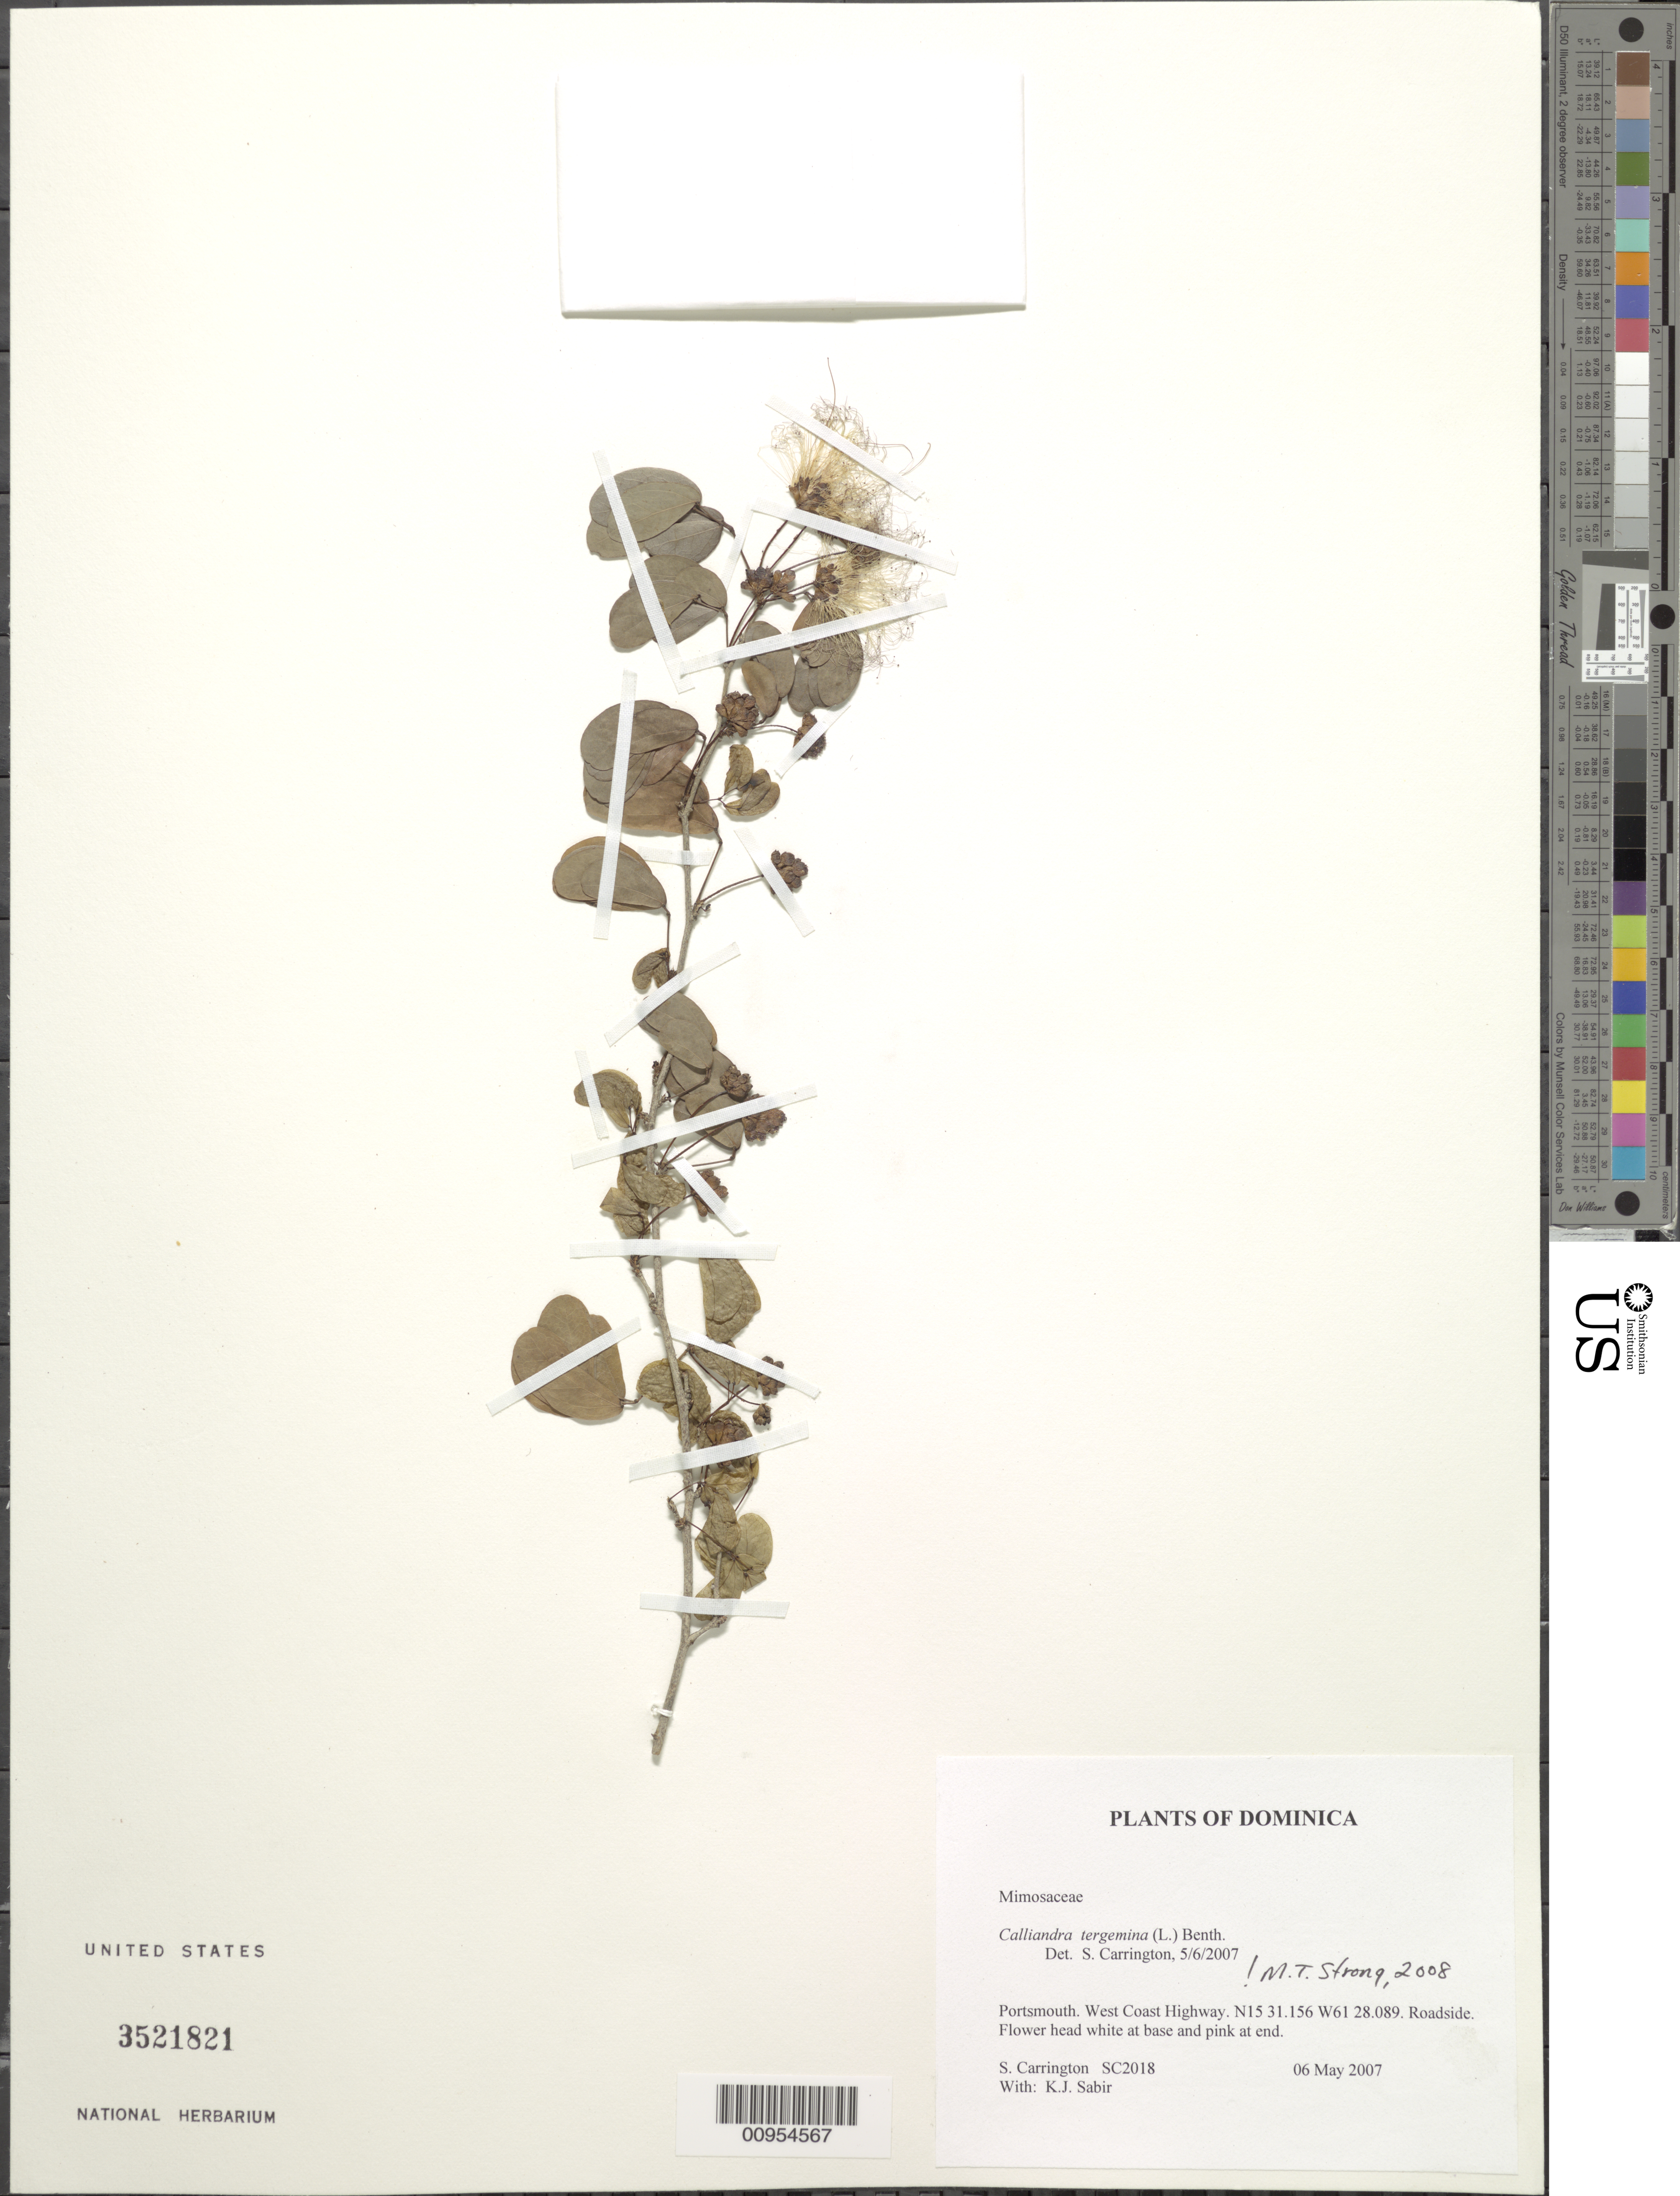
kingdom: Plantae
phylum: Tracheophyta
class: Magnoliopsida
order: Fabales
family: Fabaceae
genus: Calliandra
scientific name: Calliandra tergemina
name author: (L.) Benth.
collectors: C. M. S. Carrington & K. Sabir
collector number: SC 2018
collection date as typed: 06 May 2007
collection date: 2007-05-06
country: Dominica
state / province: St. John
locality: West Coast Highway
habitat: Roadside.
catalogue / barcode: US 3521821